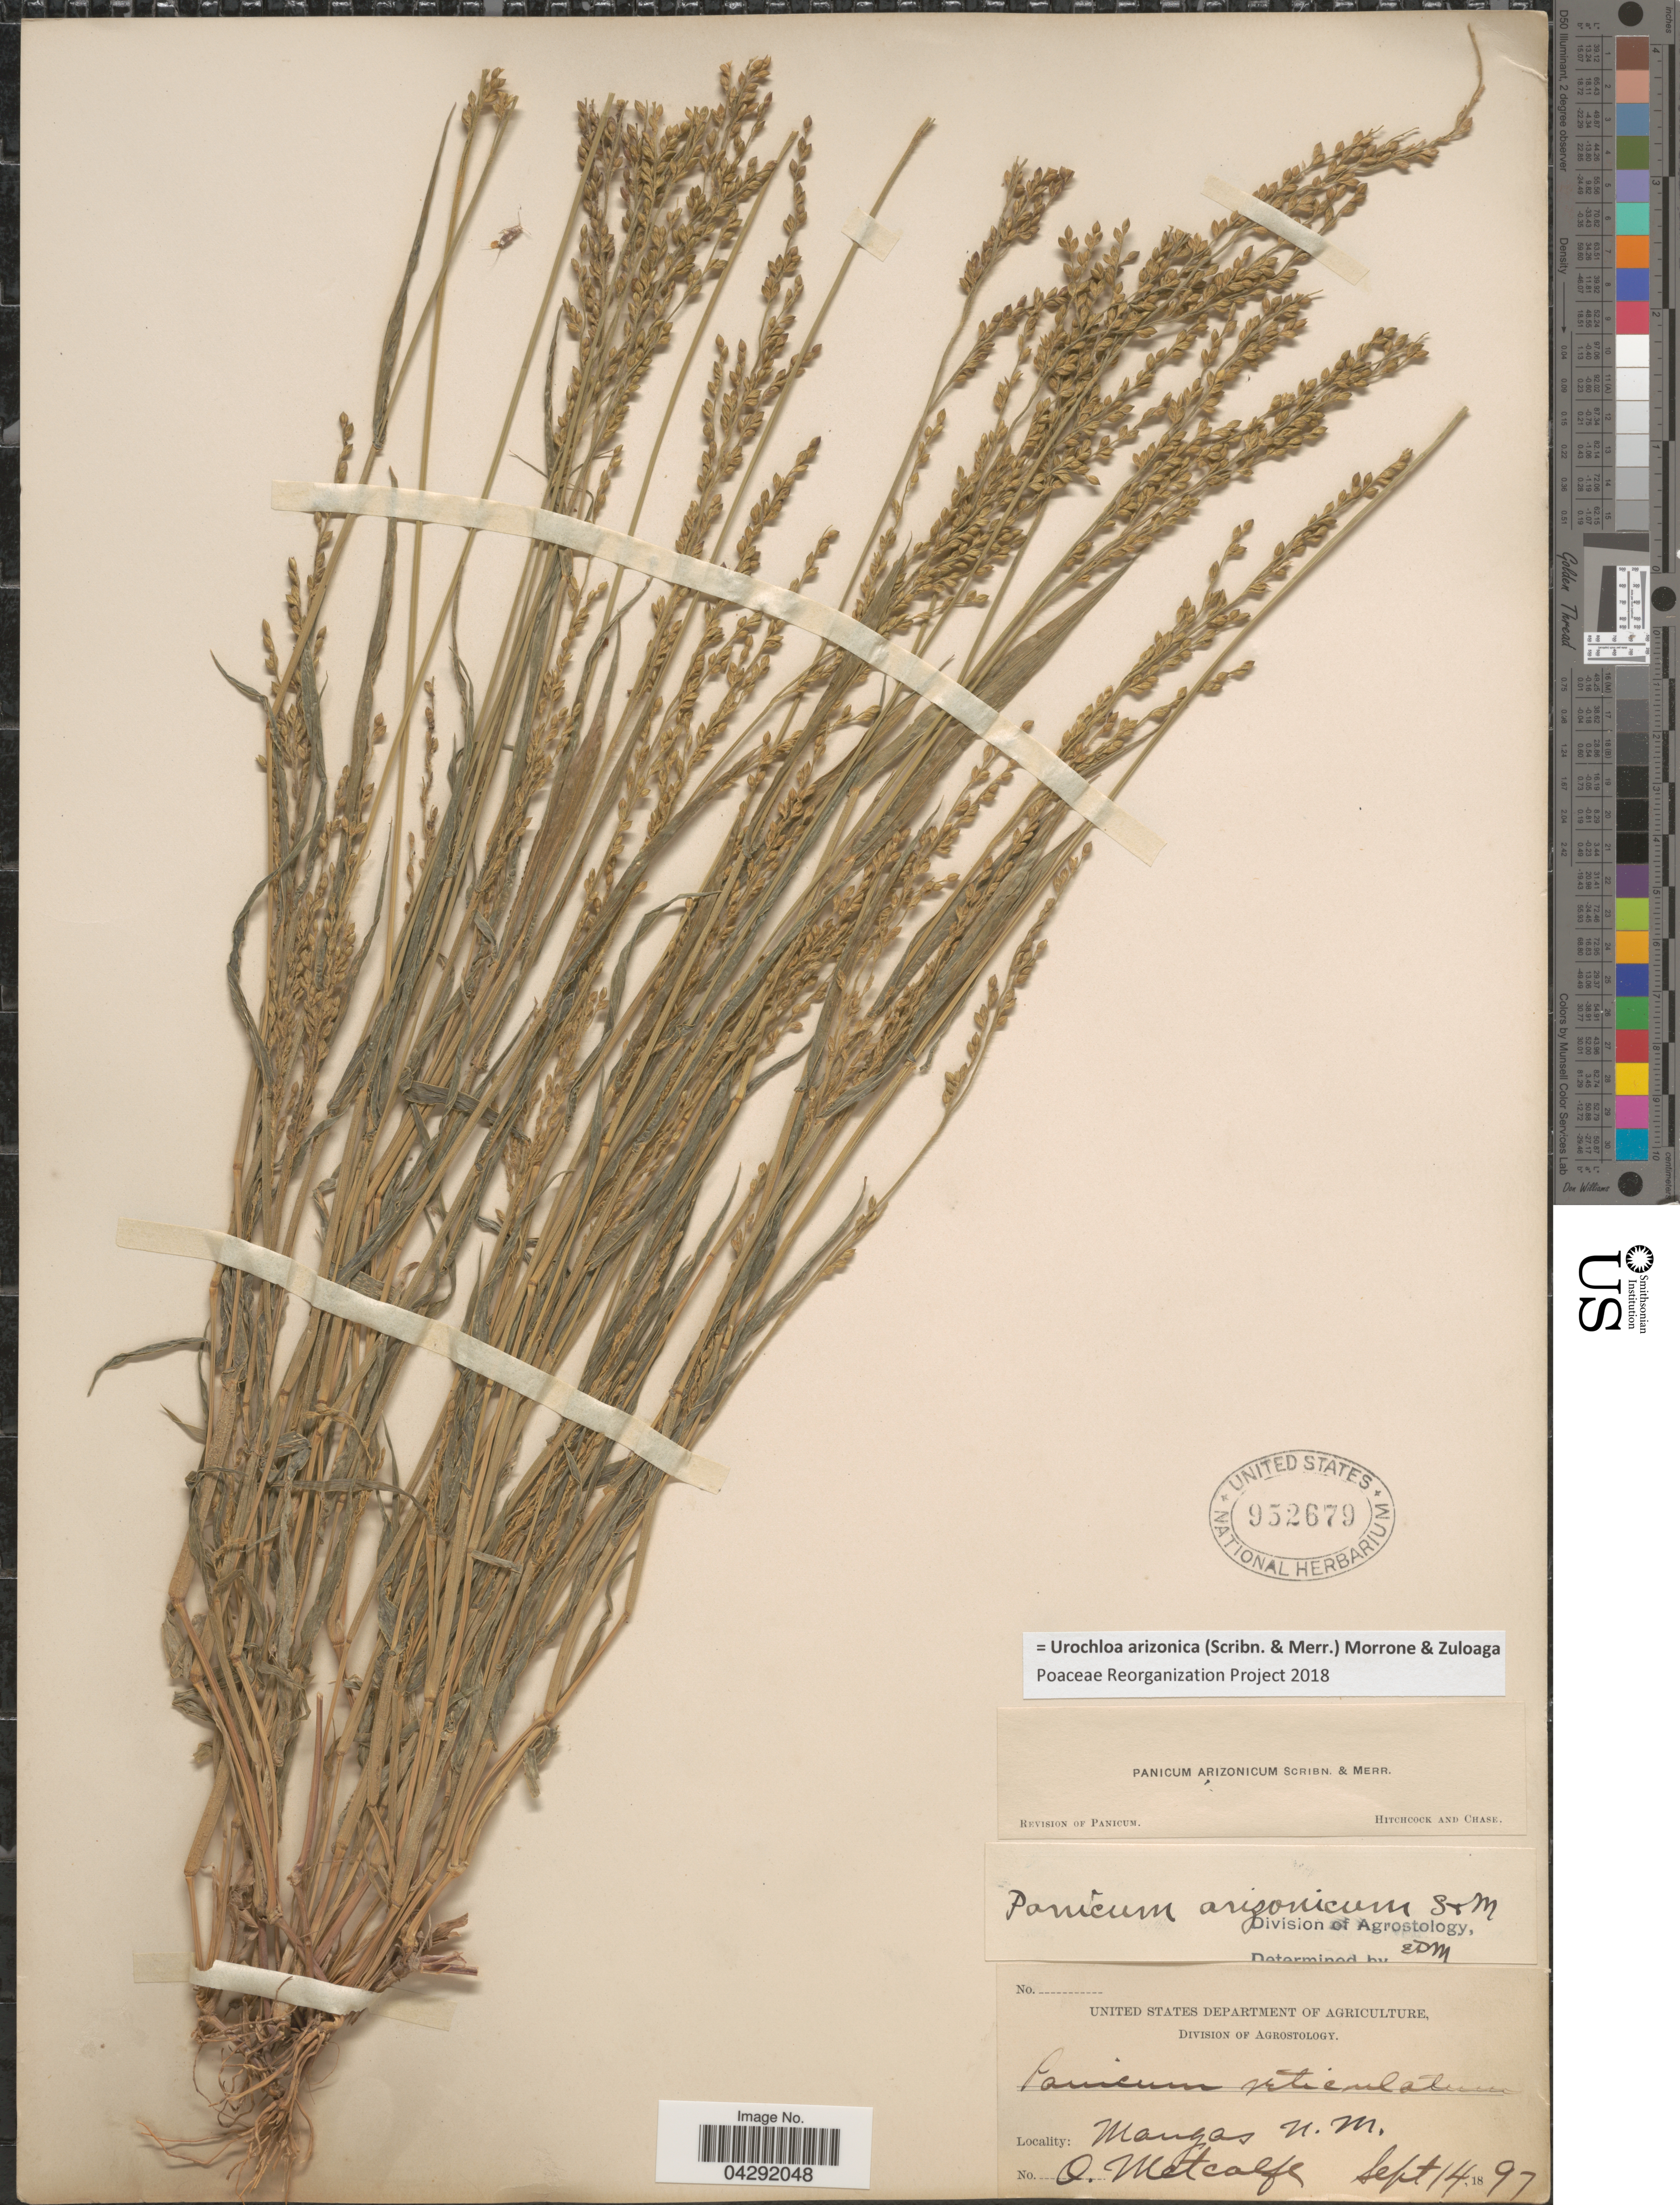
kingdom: Plantae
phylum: Tracheophyta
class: Liliopsida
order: Poales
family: Poaceae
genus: Urochloa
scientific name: Urochloa arizonica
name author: (Scribn. & Merr.) Morrone & Zuloaga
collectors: O. Metcalfe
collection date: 1897-09-14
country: United States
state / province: New Mexico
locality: Mangas.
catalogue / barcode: US 952679